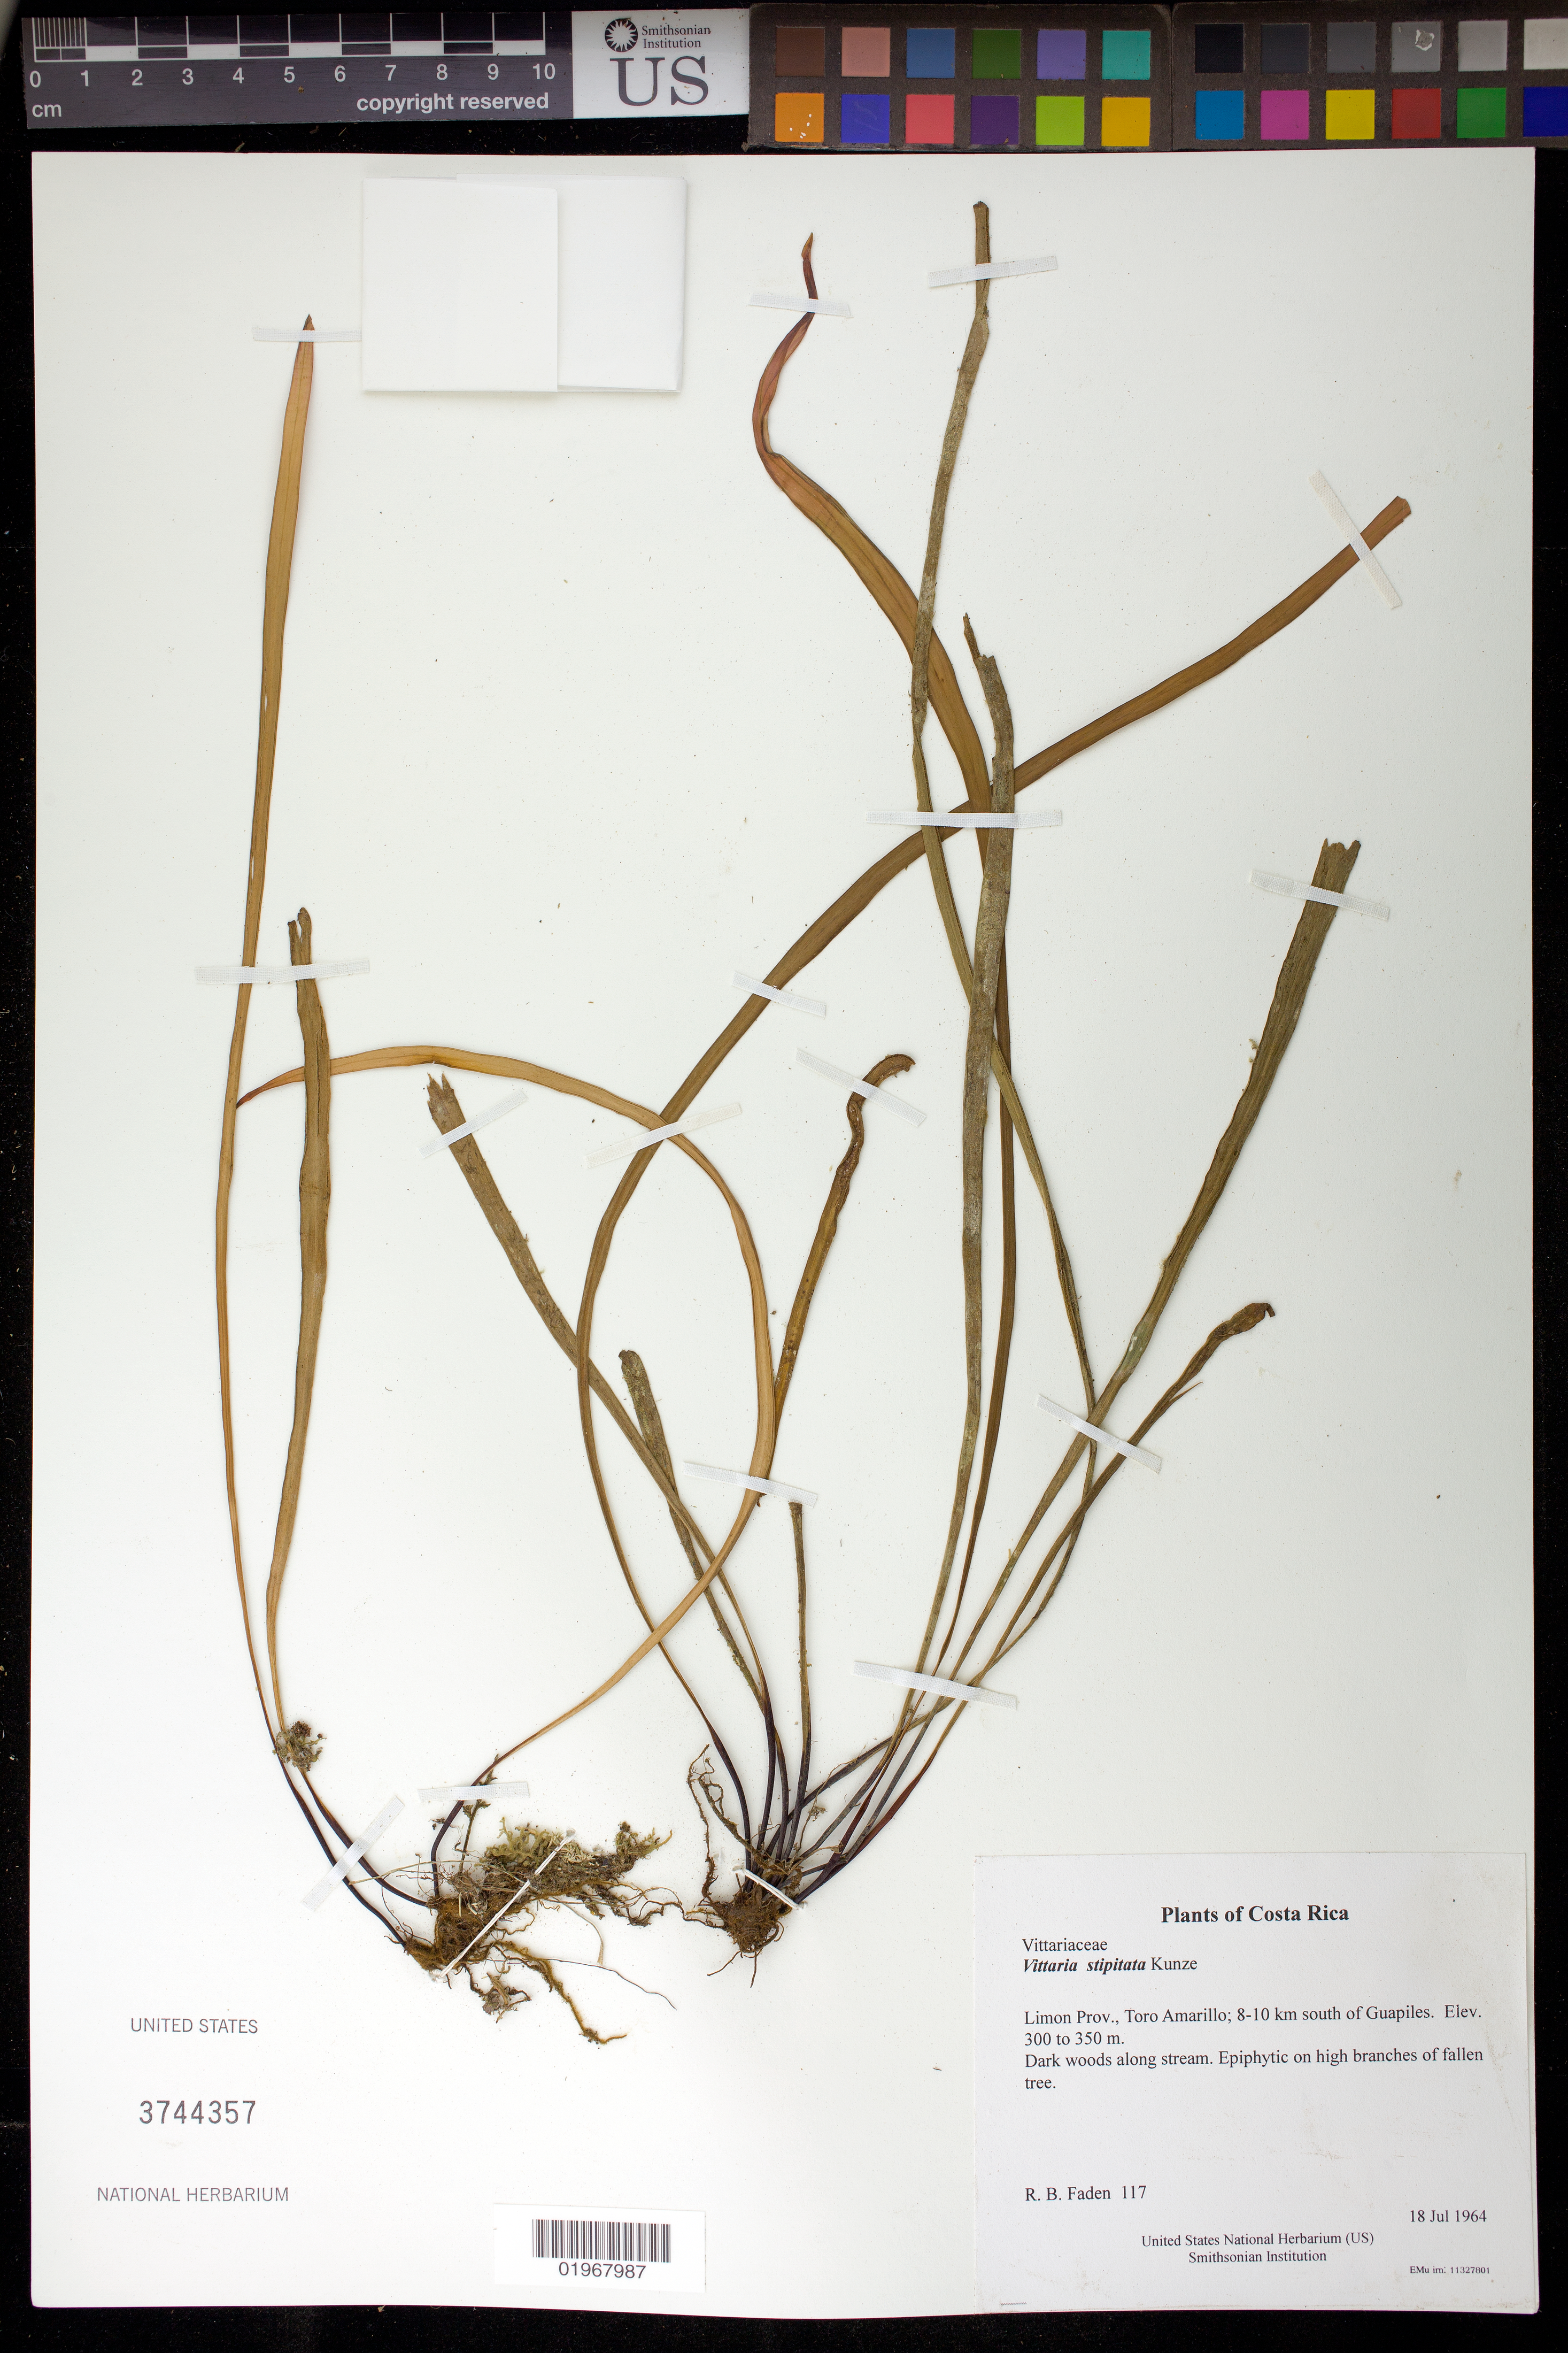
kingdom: Plantae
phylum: Tracheophyta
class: Polypodiopsida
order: Polypodiales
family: Pteridaceae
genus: Vittaria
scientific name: Vittaria stipitata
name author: Kunze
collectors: R. B. Faden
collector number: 117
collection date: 1964-07-18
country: Costa Rica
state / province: Limon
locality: Toro Amarillo; 8-10 km south of Guapiles.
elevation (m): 300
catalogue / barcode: US 3744357